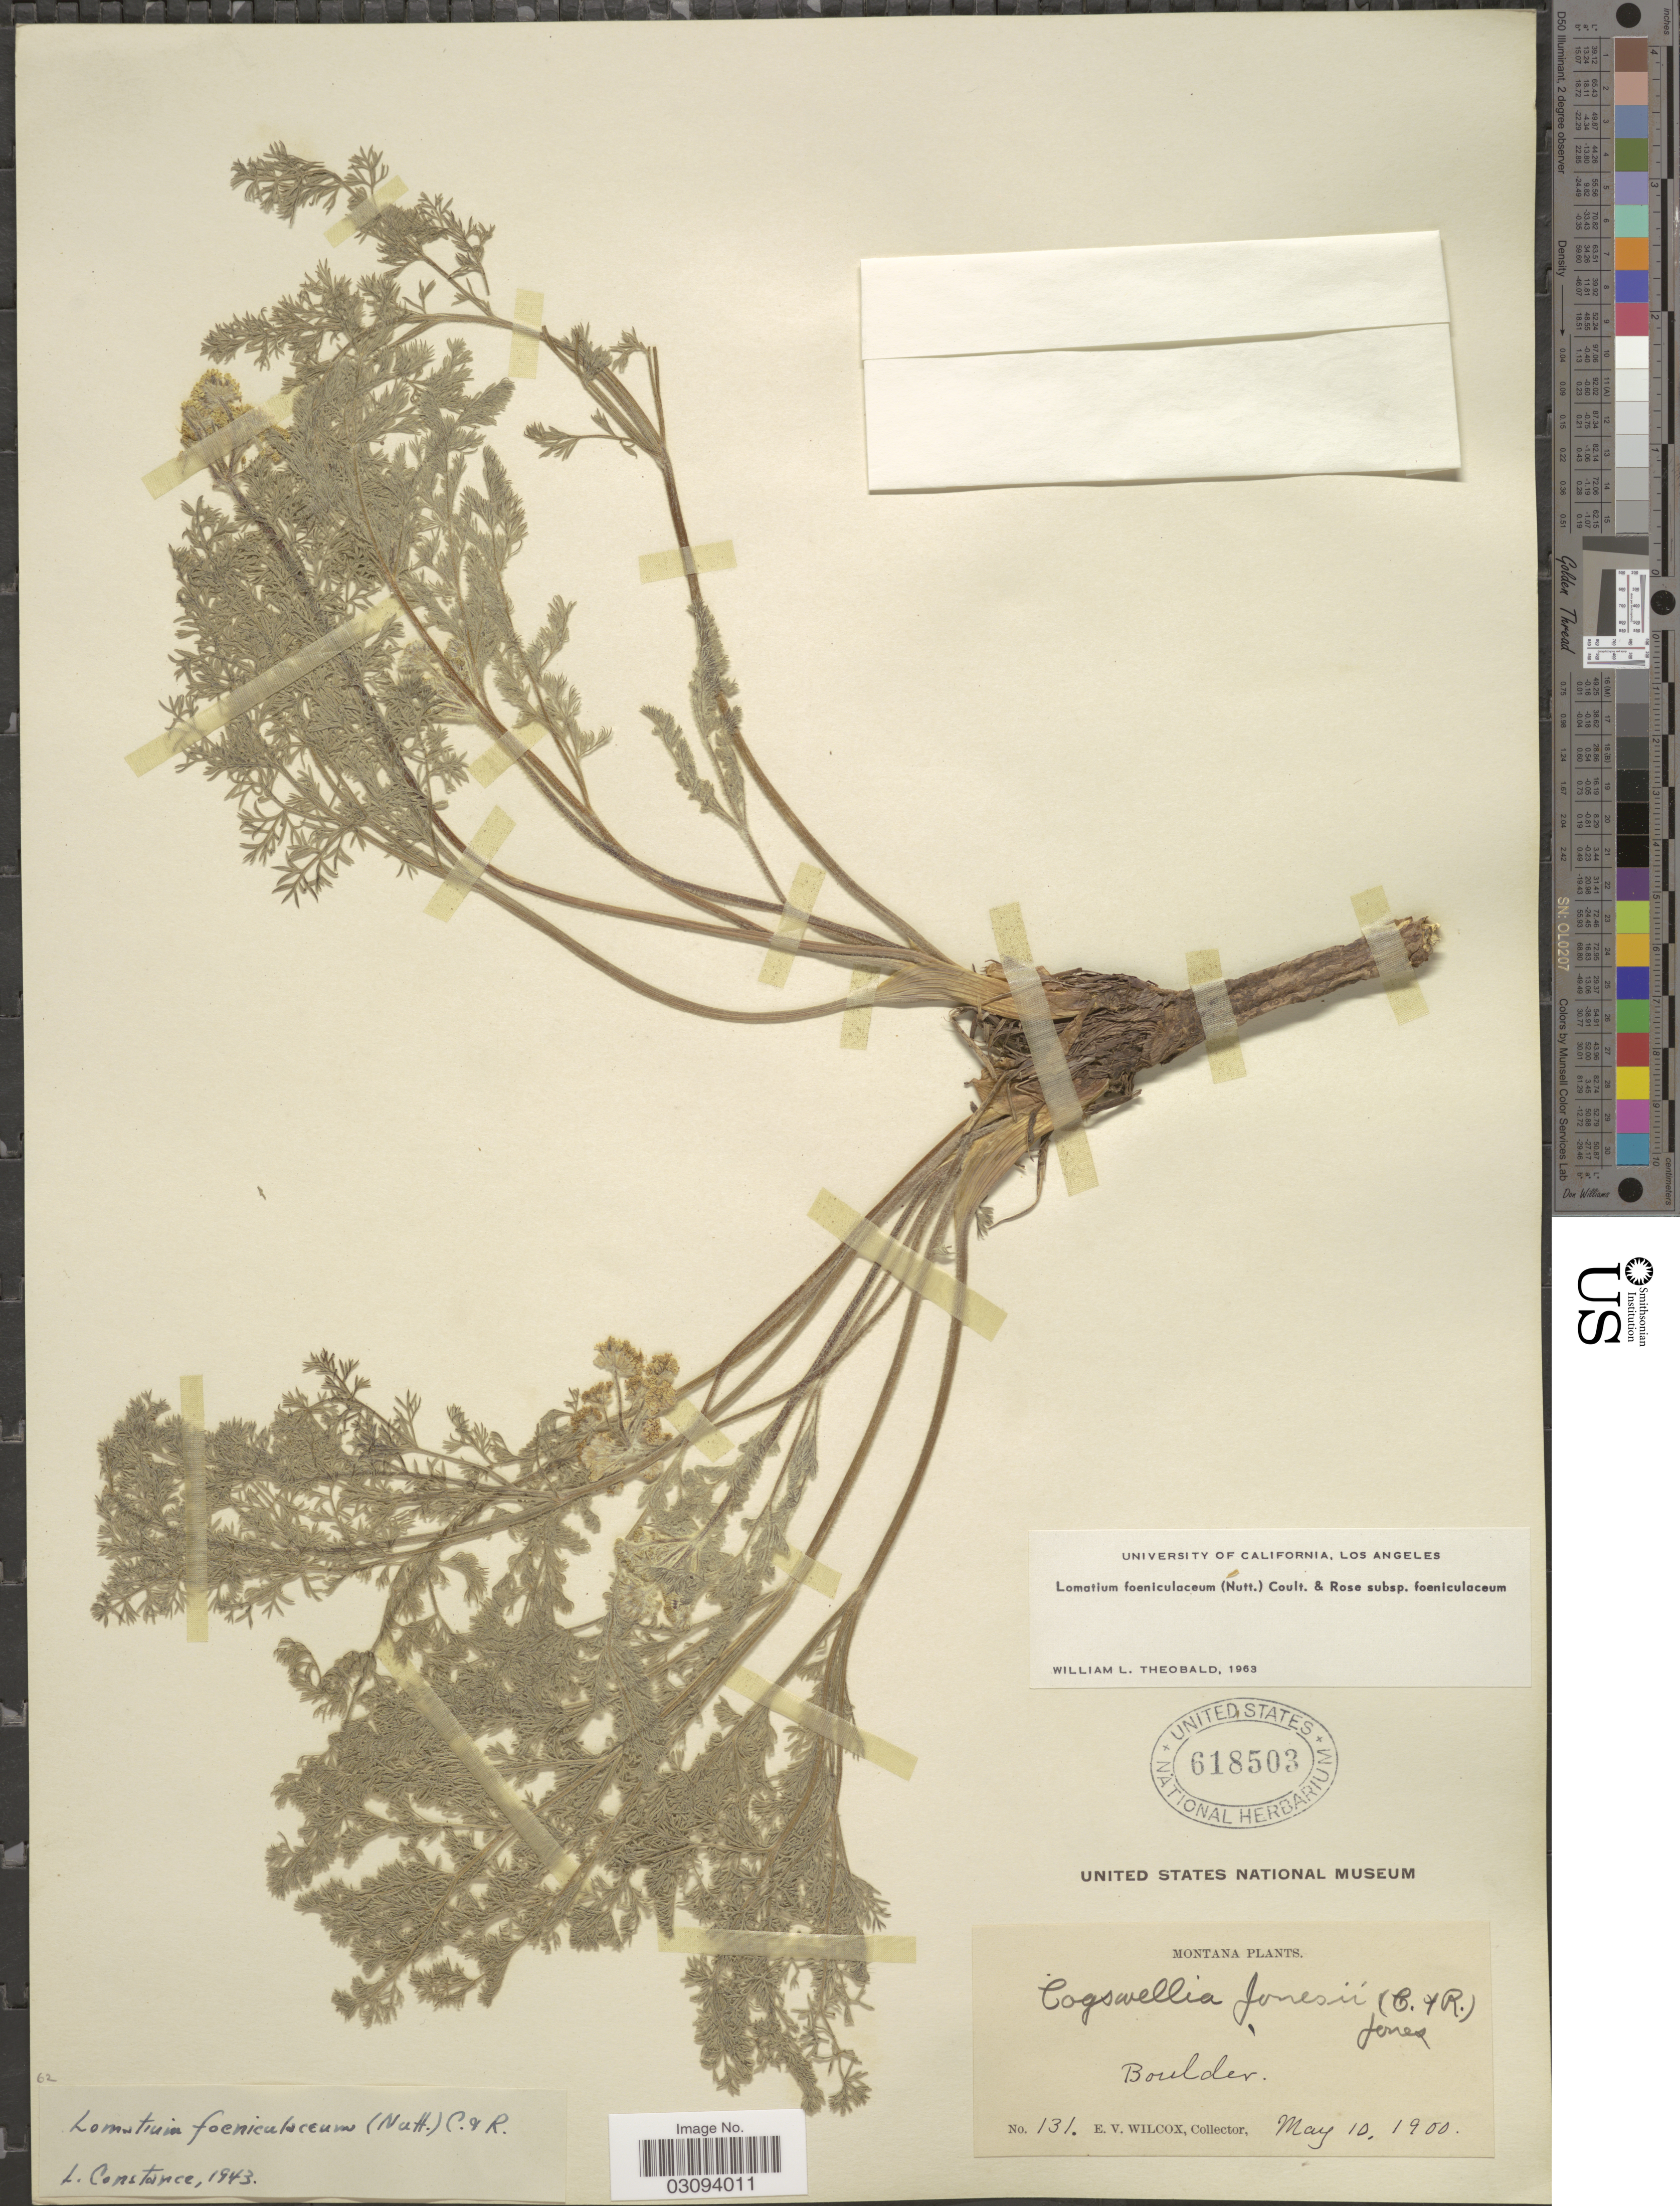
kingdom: Plantae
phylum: Tracheophyta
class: Magnoliopsida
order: Apiales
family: Apiaceae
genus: Lomatium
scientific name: Lomatium foeniculaceum subsp. foeniculaceum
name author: (Nutt.) J.M. Coult. & Rose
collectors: E. V. Wilcox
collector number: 131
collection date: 1900-05-10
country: United States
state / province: Montana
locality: Boulder.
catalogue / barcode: US 618503